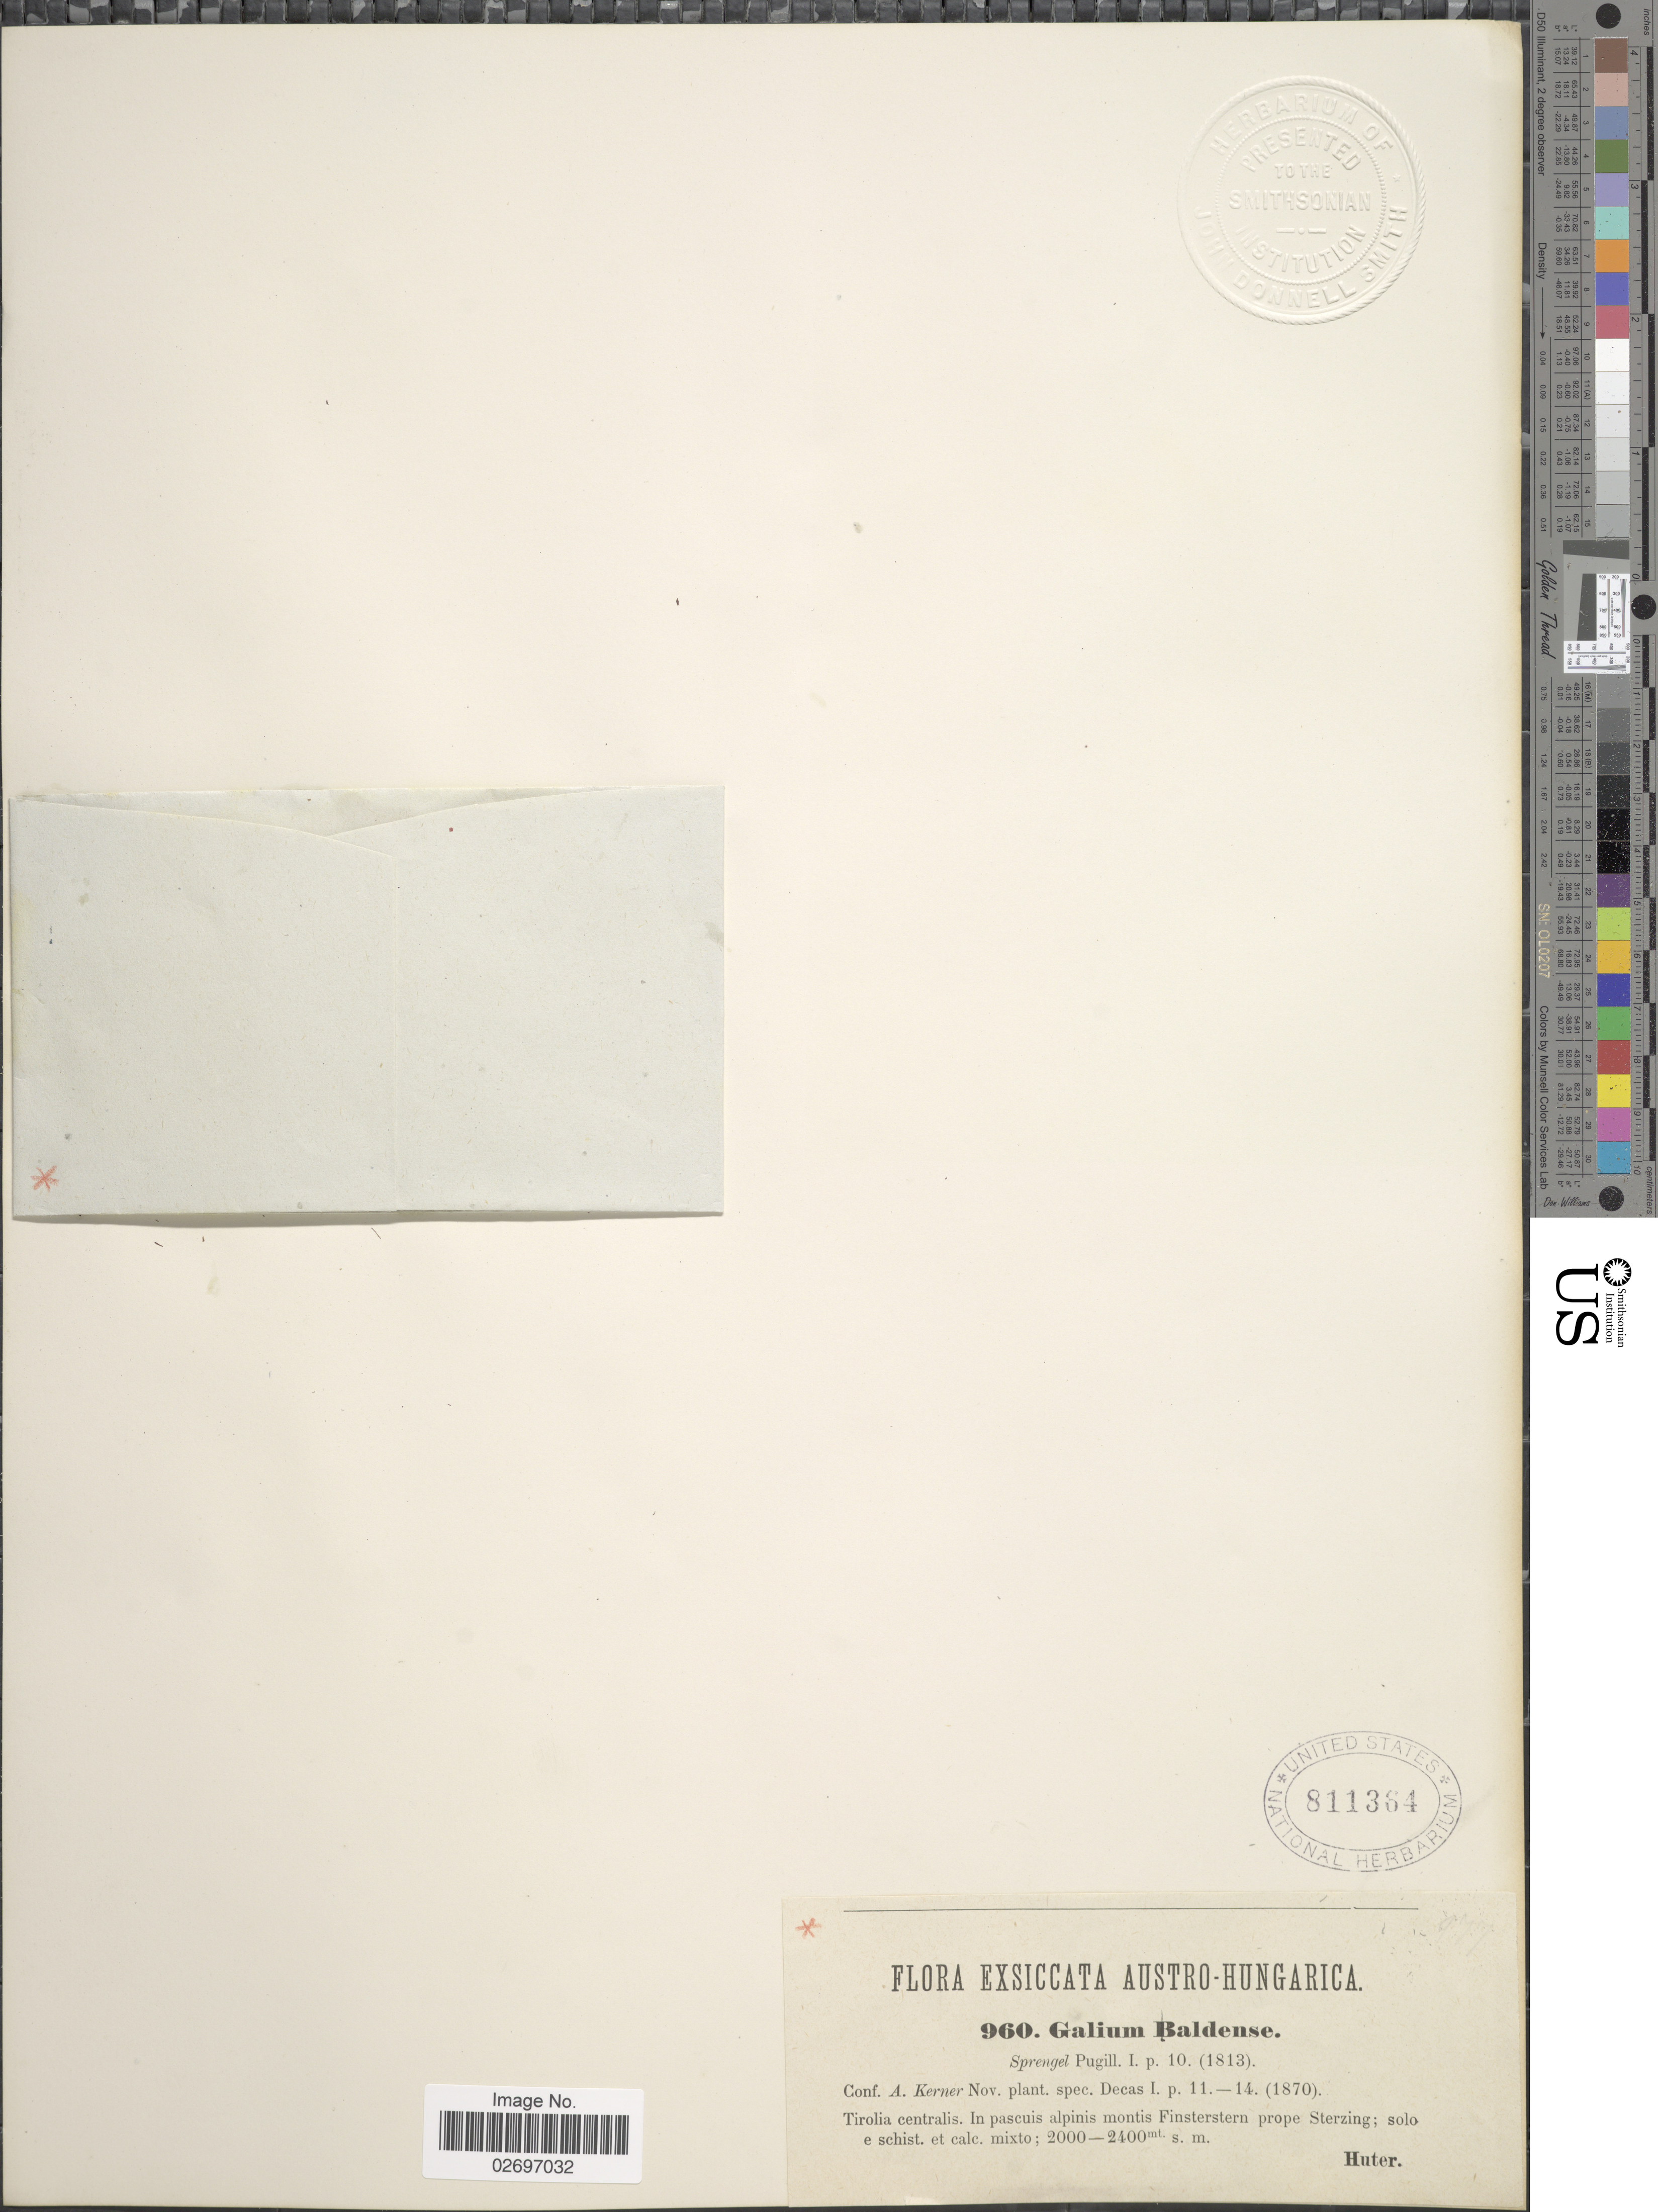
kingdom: Plantae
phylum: Tracheophyta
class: Magnoliopsida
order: Gentianales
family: Rubiaceae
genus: Galium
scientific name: Galium baldense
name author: Spreng.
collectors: -. Huter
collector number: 960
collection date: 1870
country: Italy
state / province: Trentino-Alto Adige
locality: Austro-Hungarica, Tirola centralis, in pascuis alpnins montis Finsterstern prope Sterzing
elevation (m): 2000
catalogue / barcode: US 811364